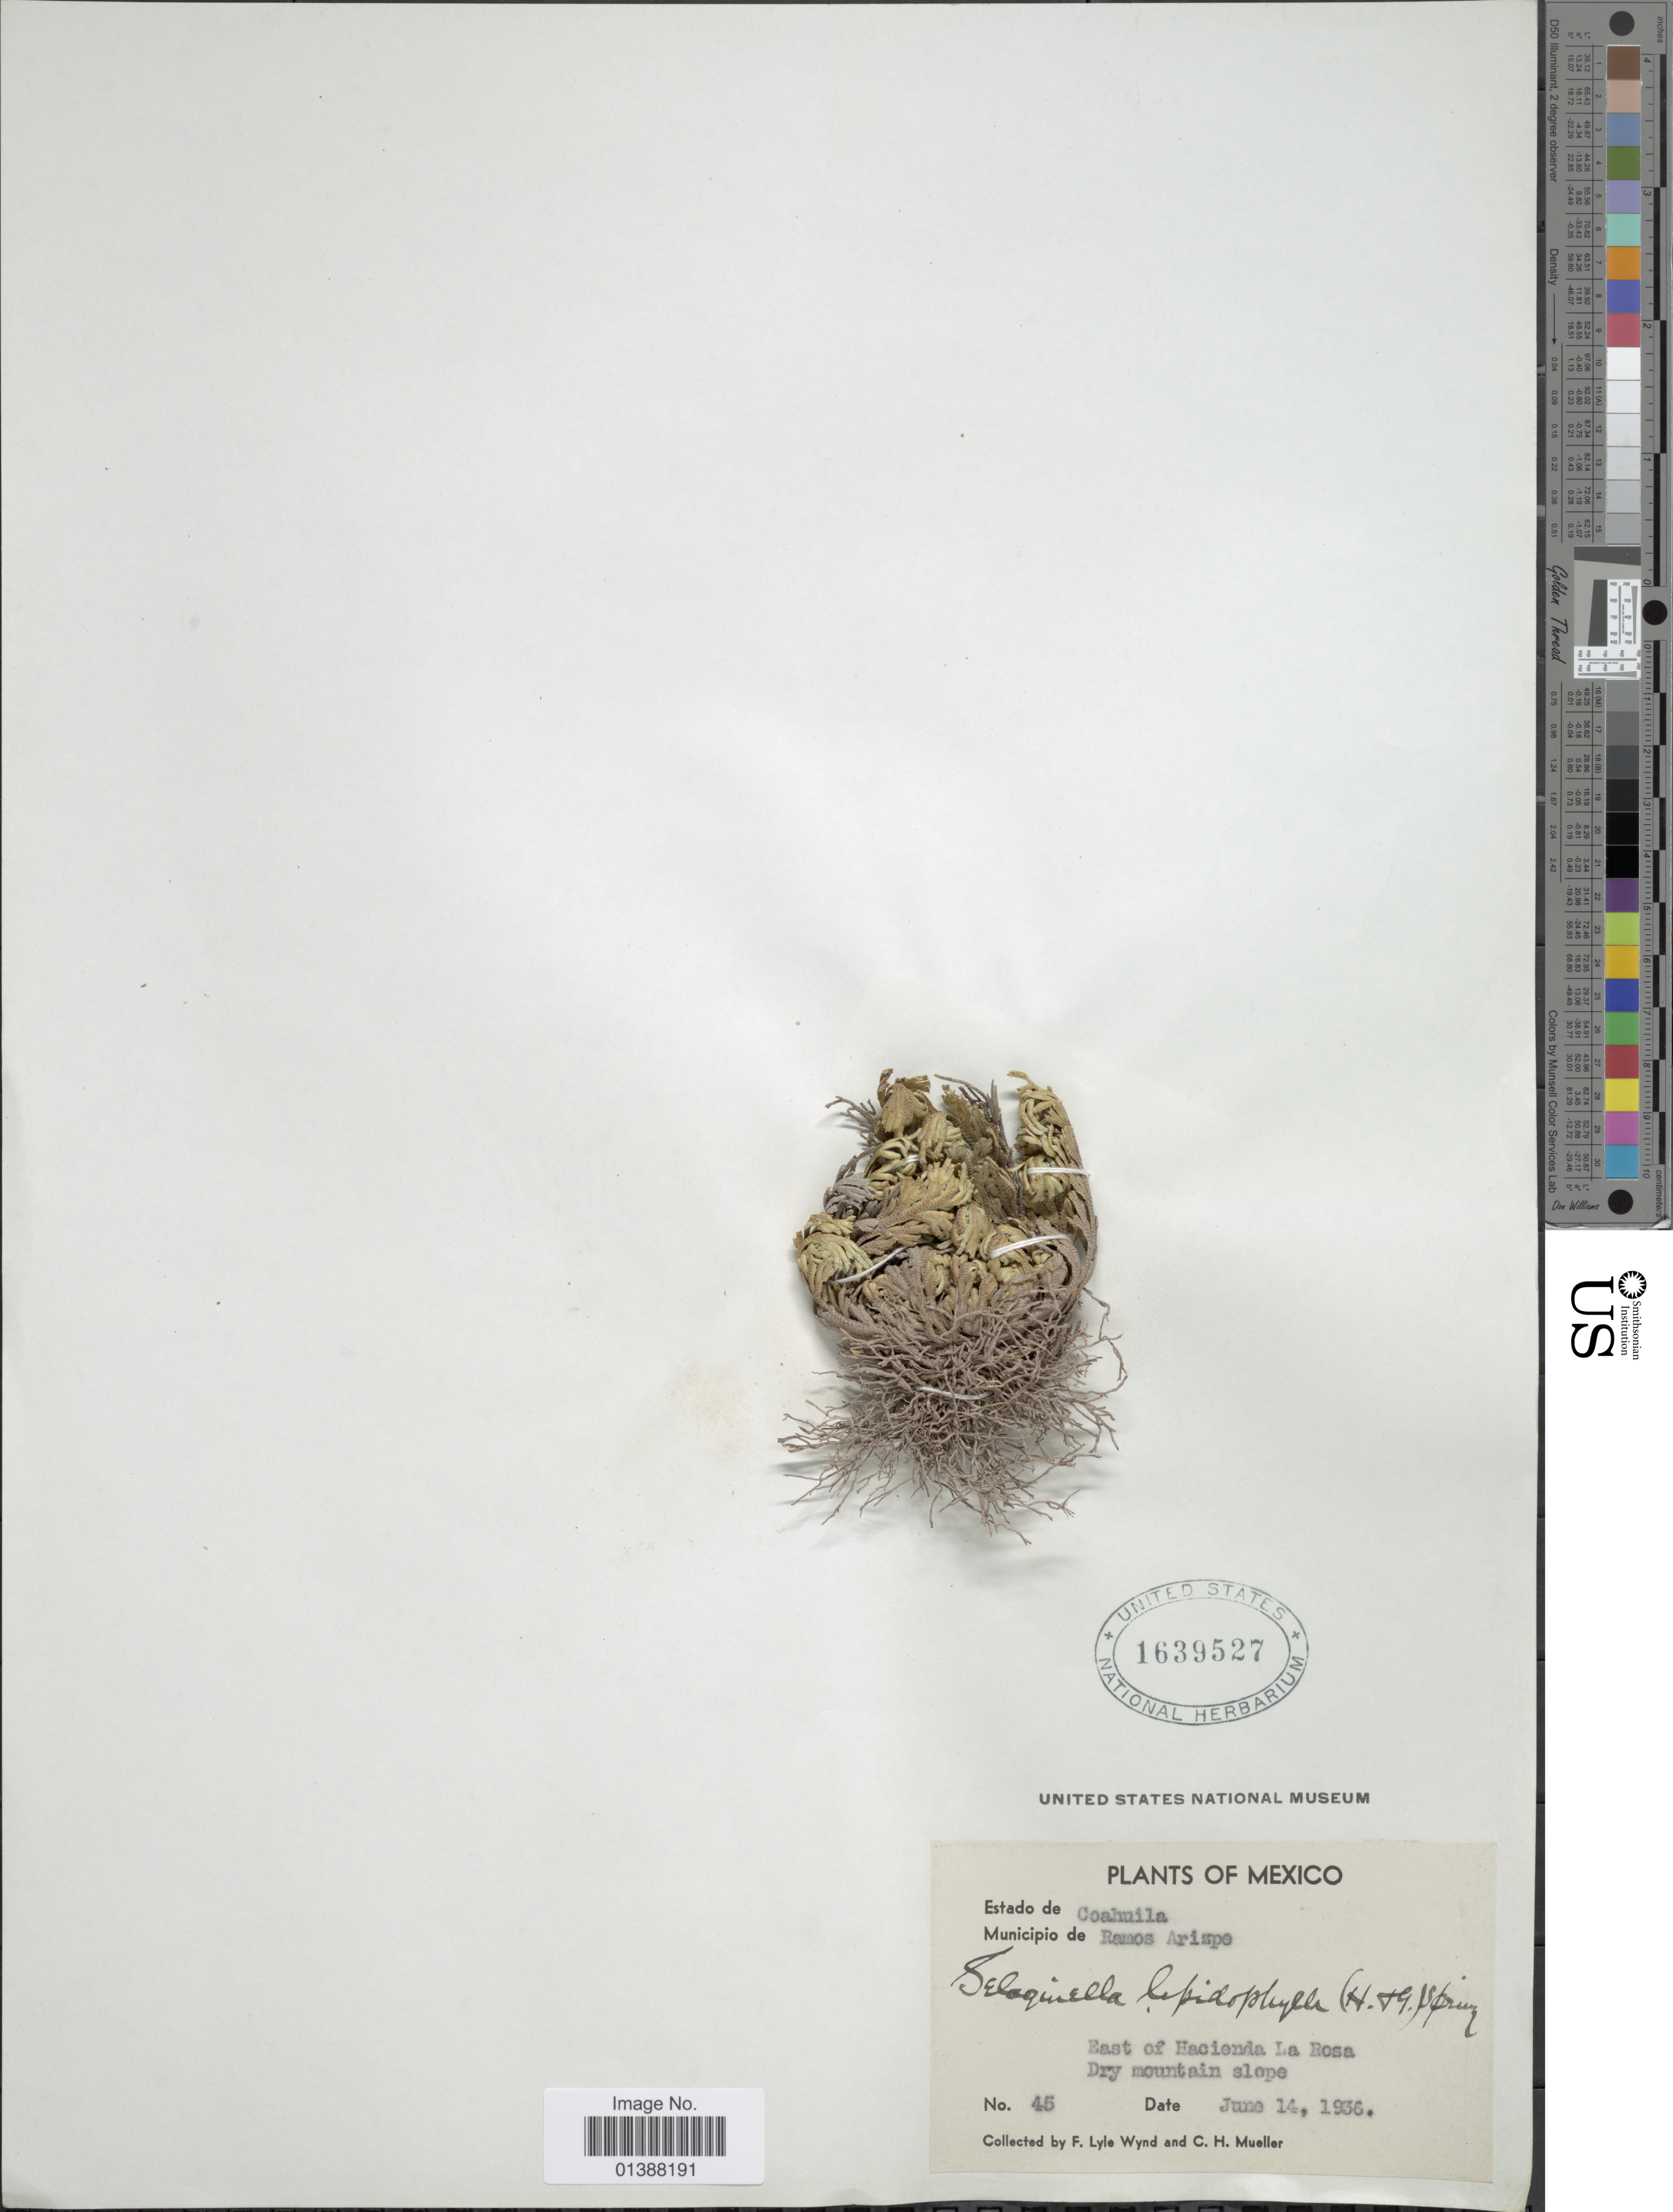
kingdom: Plantae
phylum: Tracheophyta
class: Lycopodiopsida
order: Selaginellales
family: Selaginellaceae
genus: Selaginella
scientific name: Selaginella lepidophylla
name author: (Hook. & Grev.) Spring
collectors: F. L. Wynd & C. H. Mueller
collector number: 45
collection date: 1936-06-14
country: Mexico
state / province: Coahuila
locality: Estado de Coahuila, Municipio de Ramos Arispe, East of Hacienda La Rosa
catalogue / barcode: US 1639527